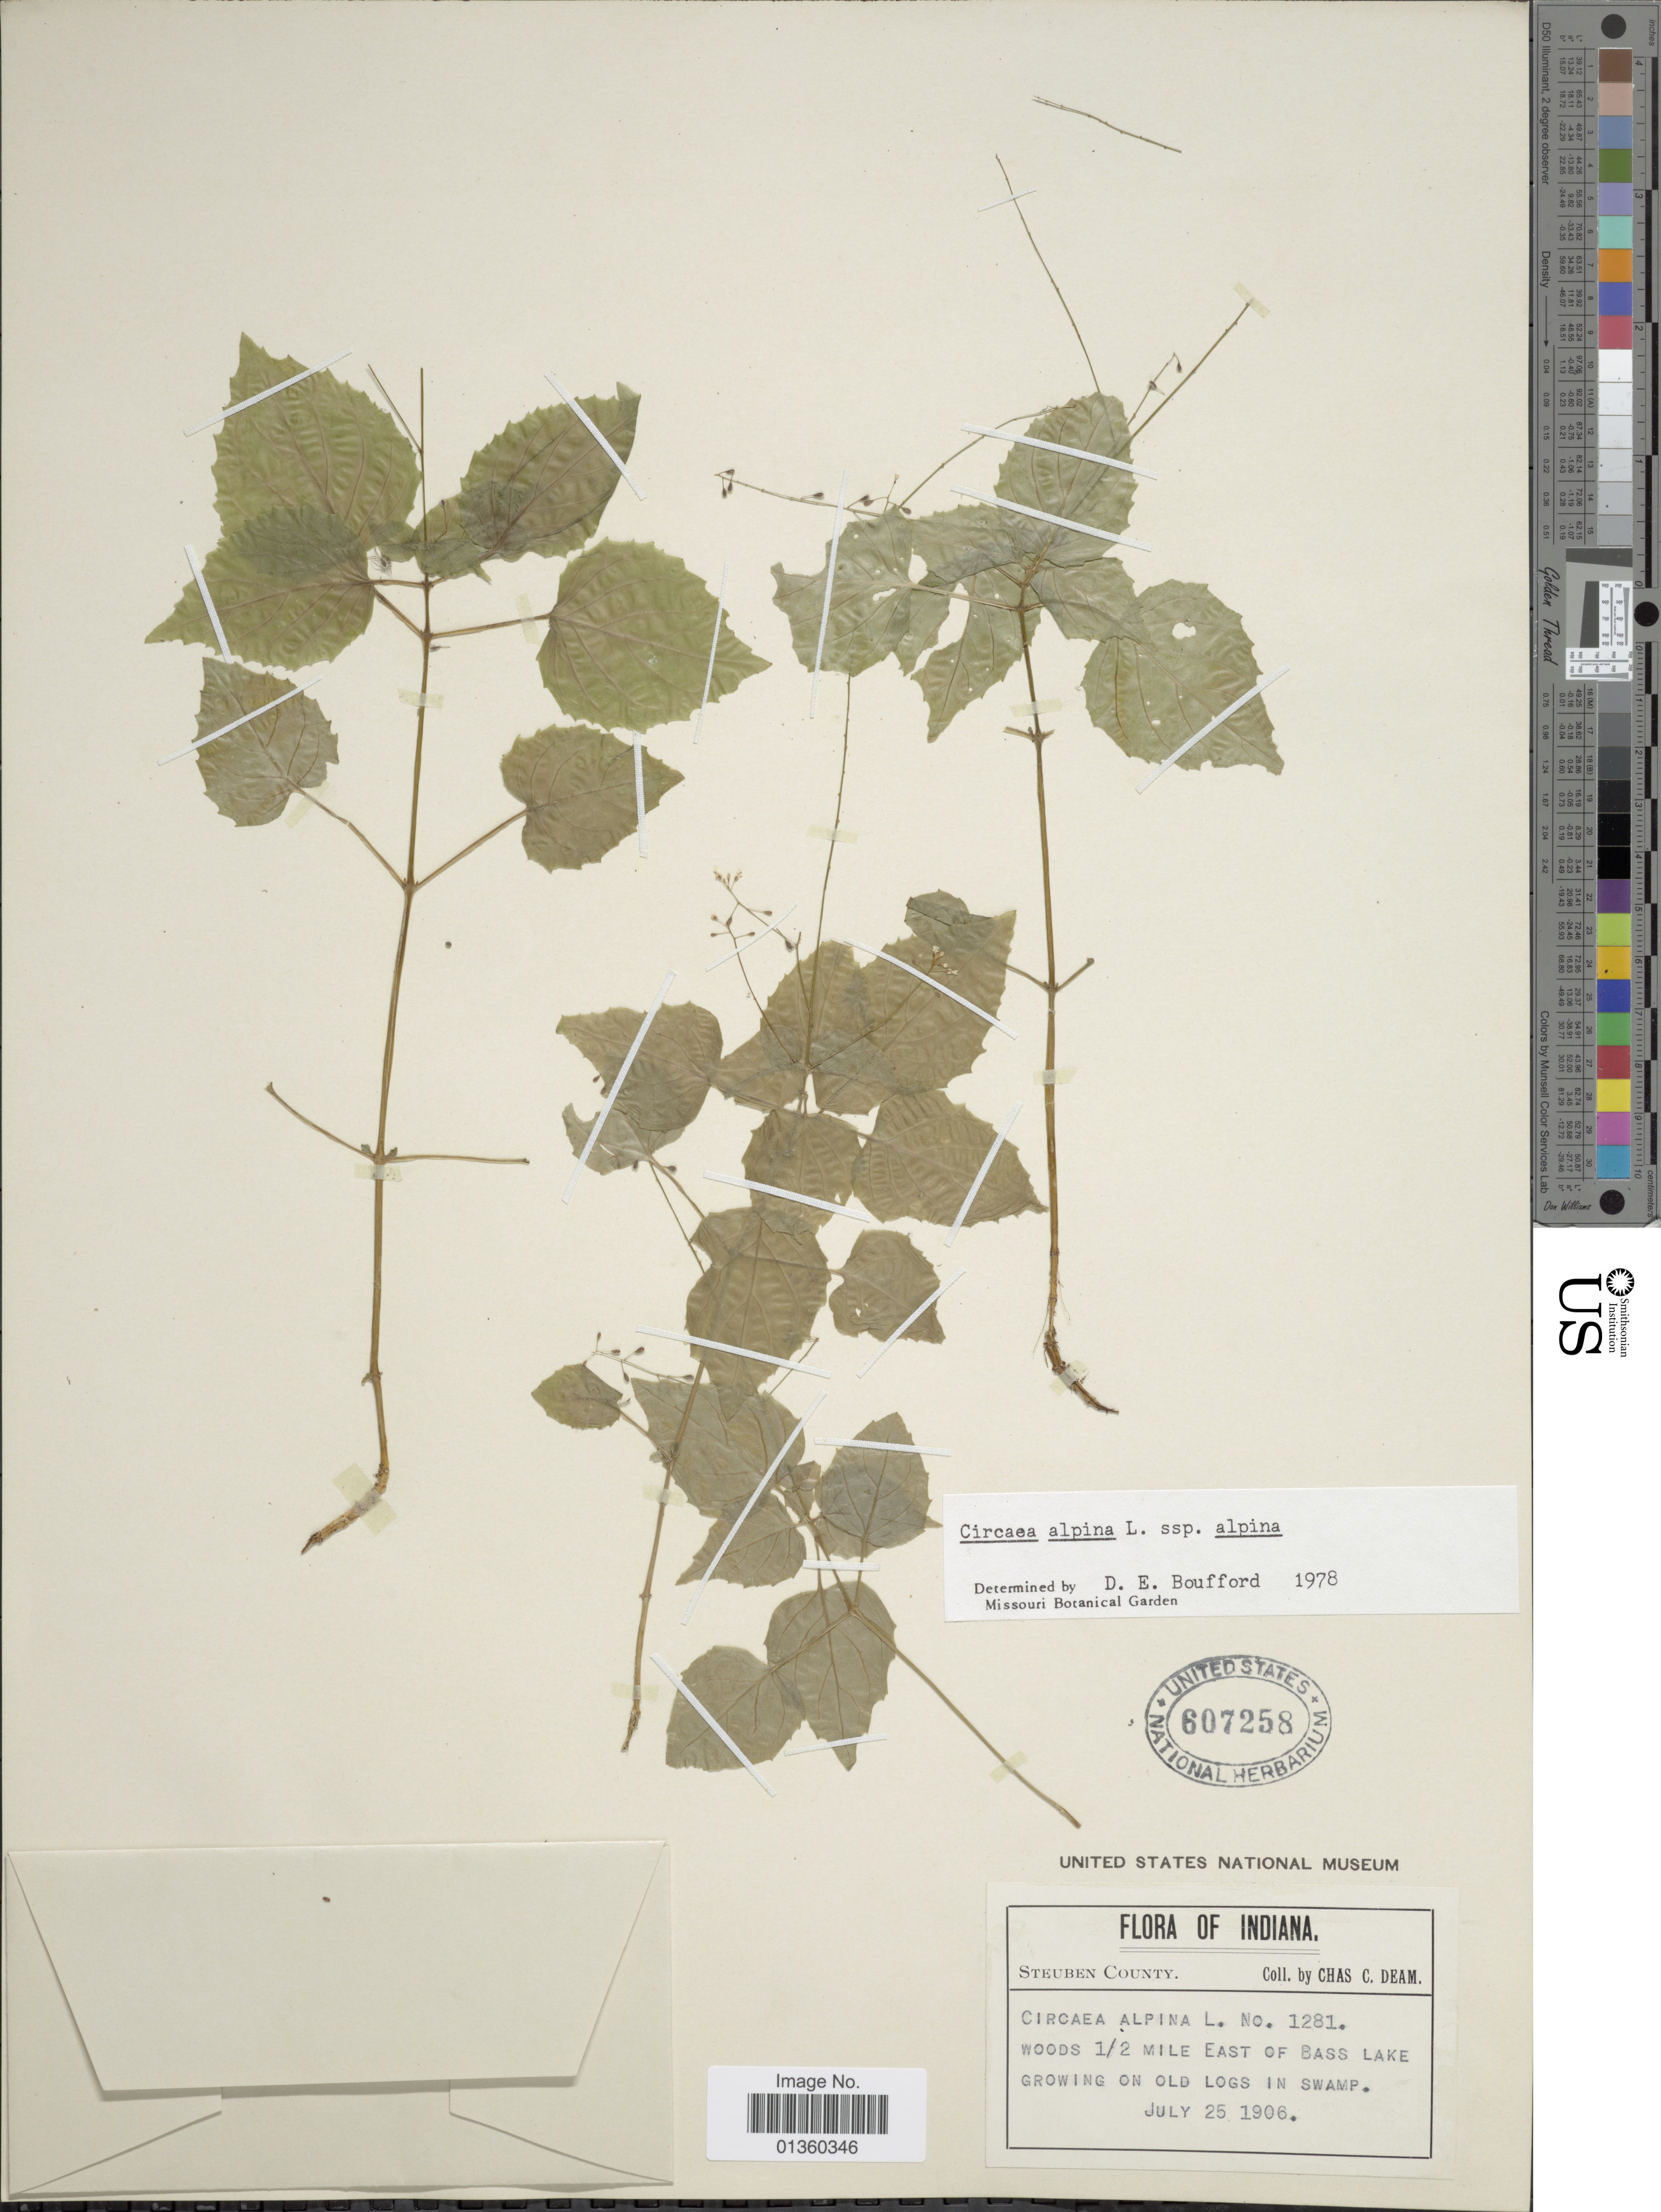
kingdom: Plantae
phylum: Tracheophyta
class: Magnoliopsida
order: Myrtales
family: Onagraceae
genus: Circaea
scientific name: Circaea alpina subsp. alpina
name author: L.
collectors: C. C. Deam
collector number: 1281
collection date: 1906-07-25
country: United States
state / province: Indiana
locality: Woods ½ mile east of Bass Lake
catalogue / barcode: US 607258